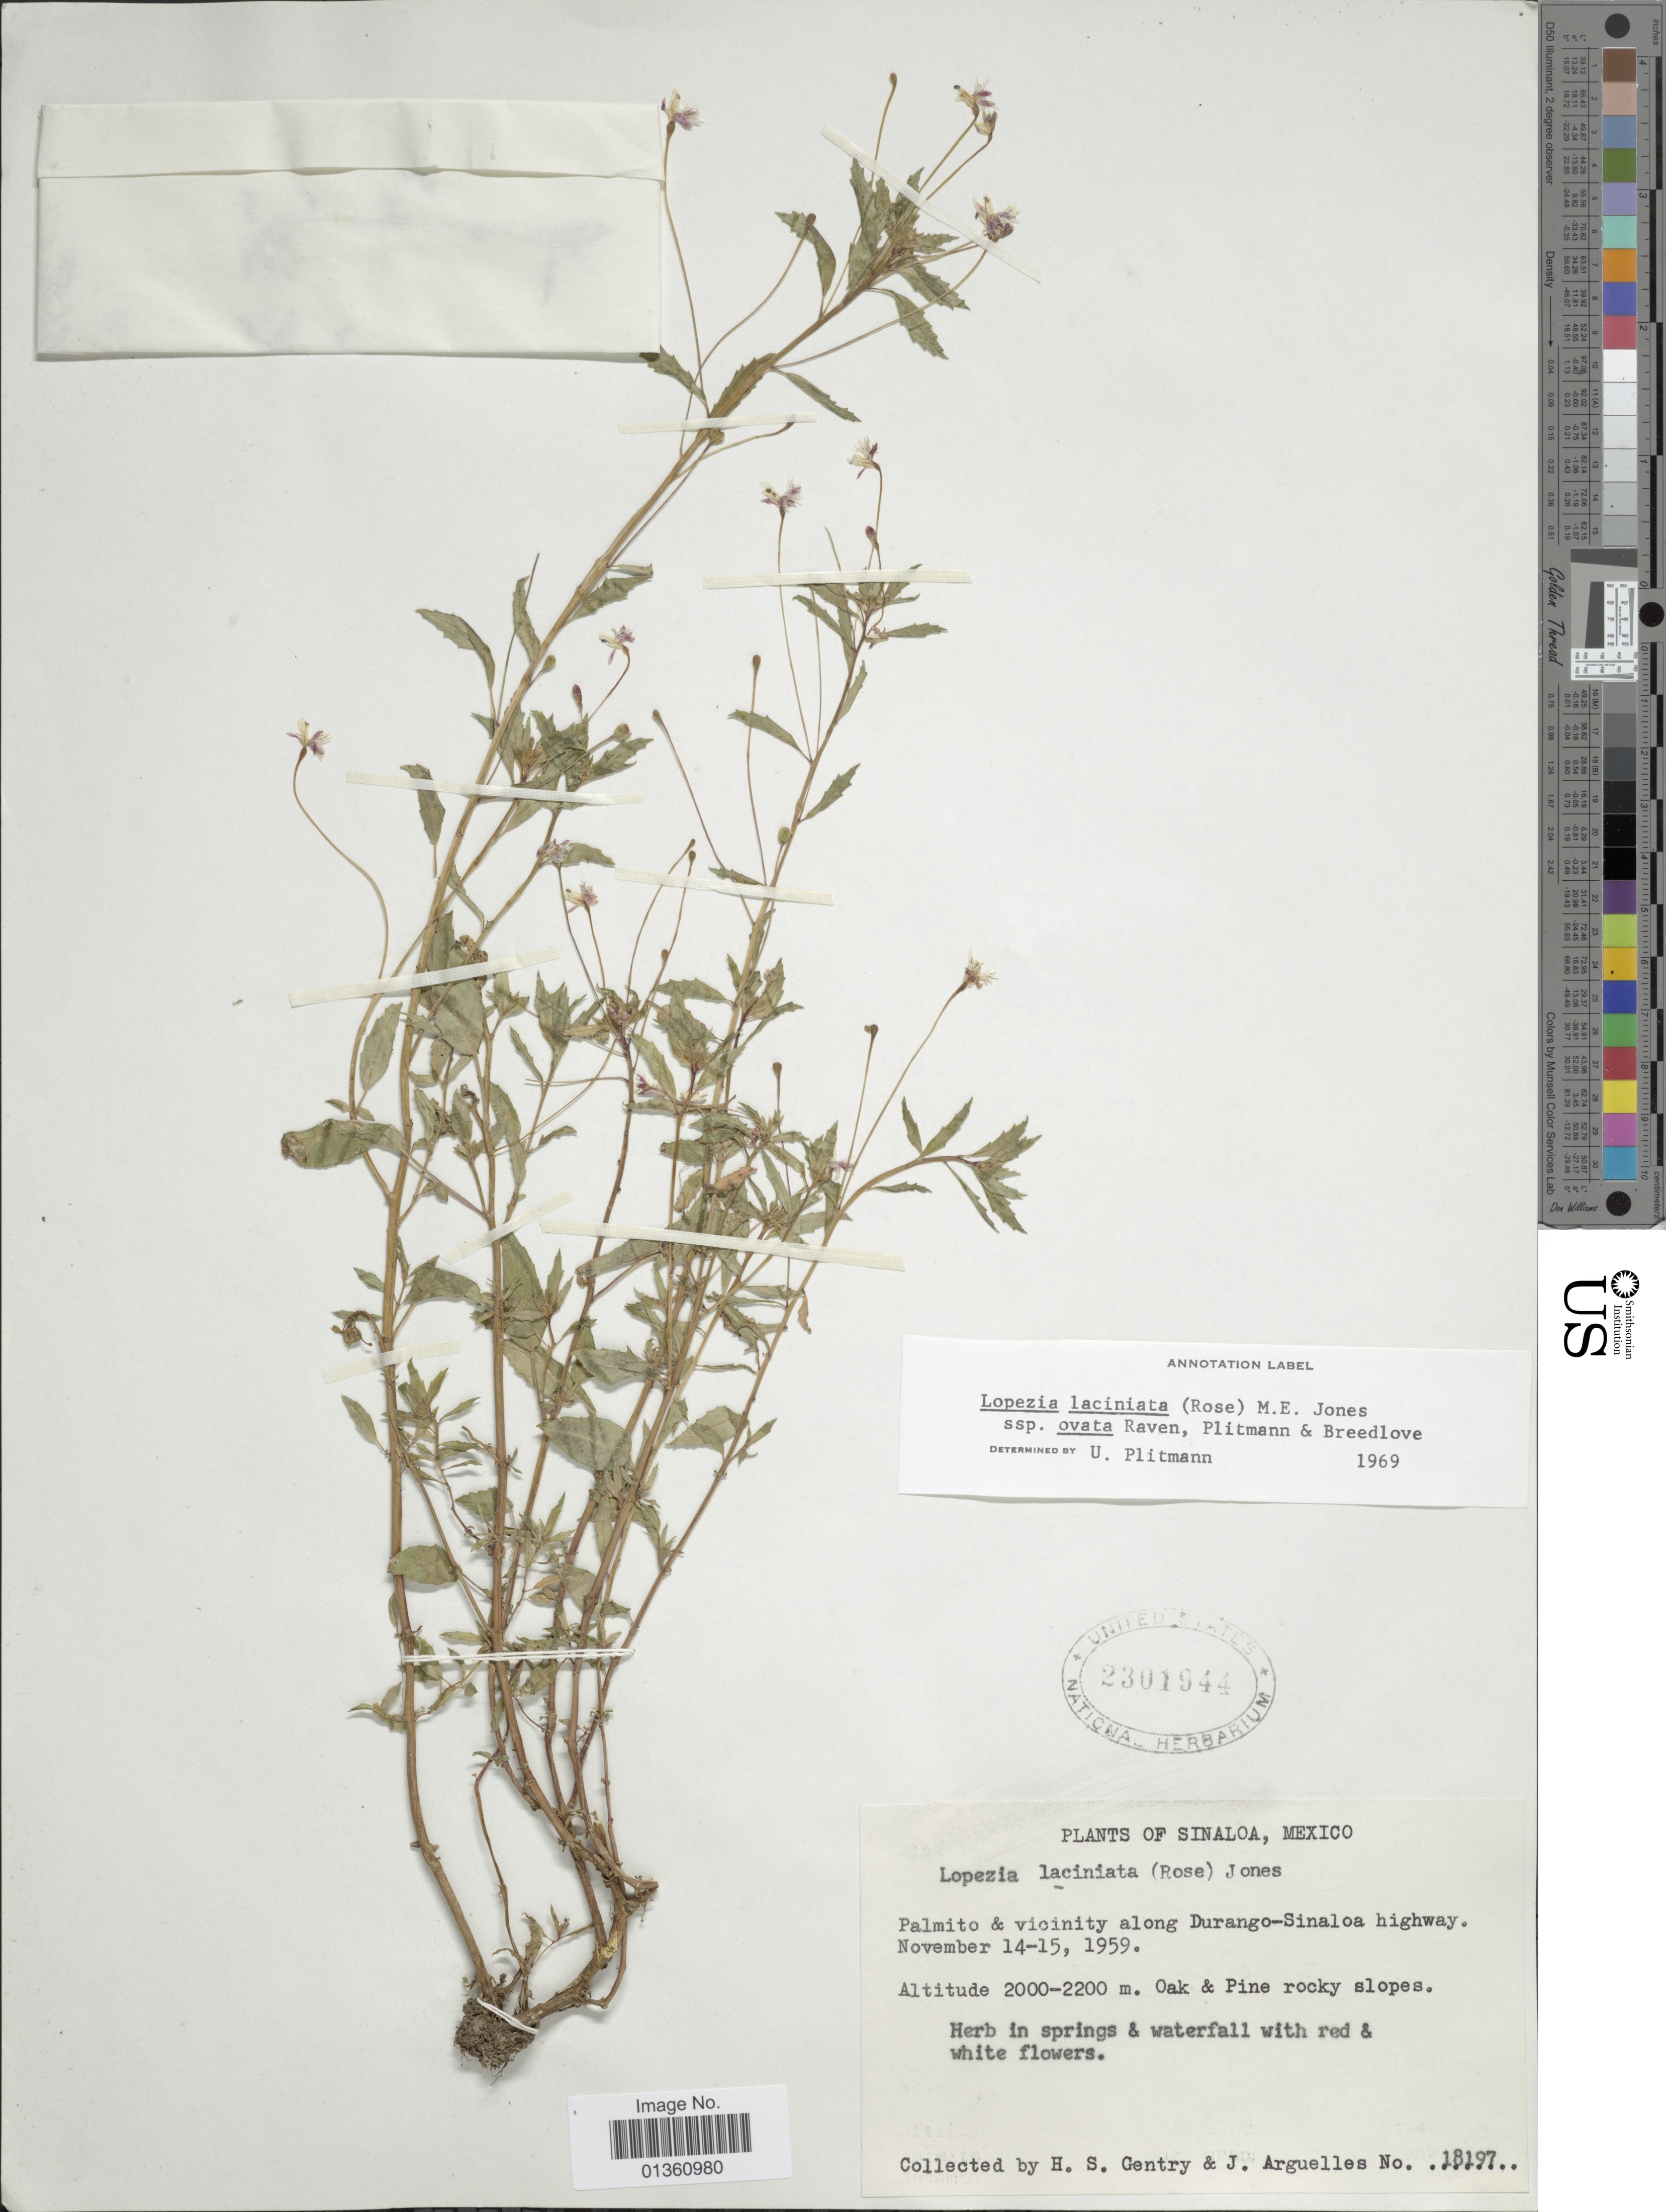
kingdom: Plantae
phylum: Tracheophyta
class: Magnoliopsida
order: Myrtales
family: Onagraceae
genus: Lopezia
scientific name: Lopezia laciniata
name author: (Rose) M.E. Jones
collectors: H. S. Gentry & J. Arguelles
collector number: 18197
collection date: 1959-11-14/1959-11-15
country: Mexico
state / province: Sinaloa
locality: Palmito & vicinity along Durango-Sinaloa highway.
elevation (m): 2000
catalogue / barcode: US 2301944